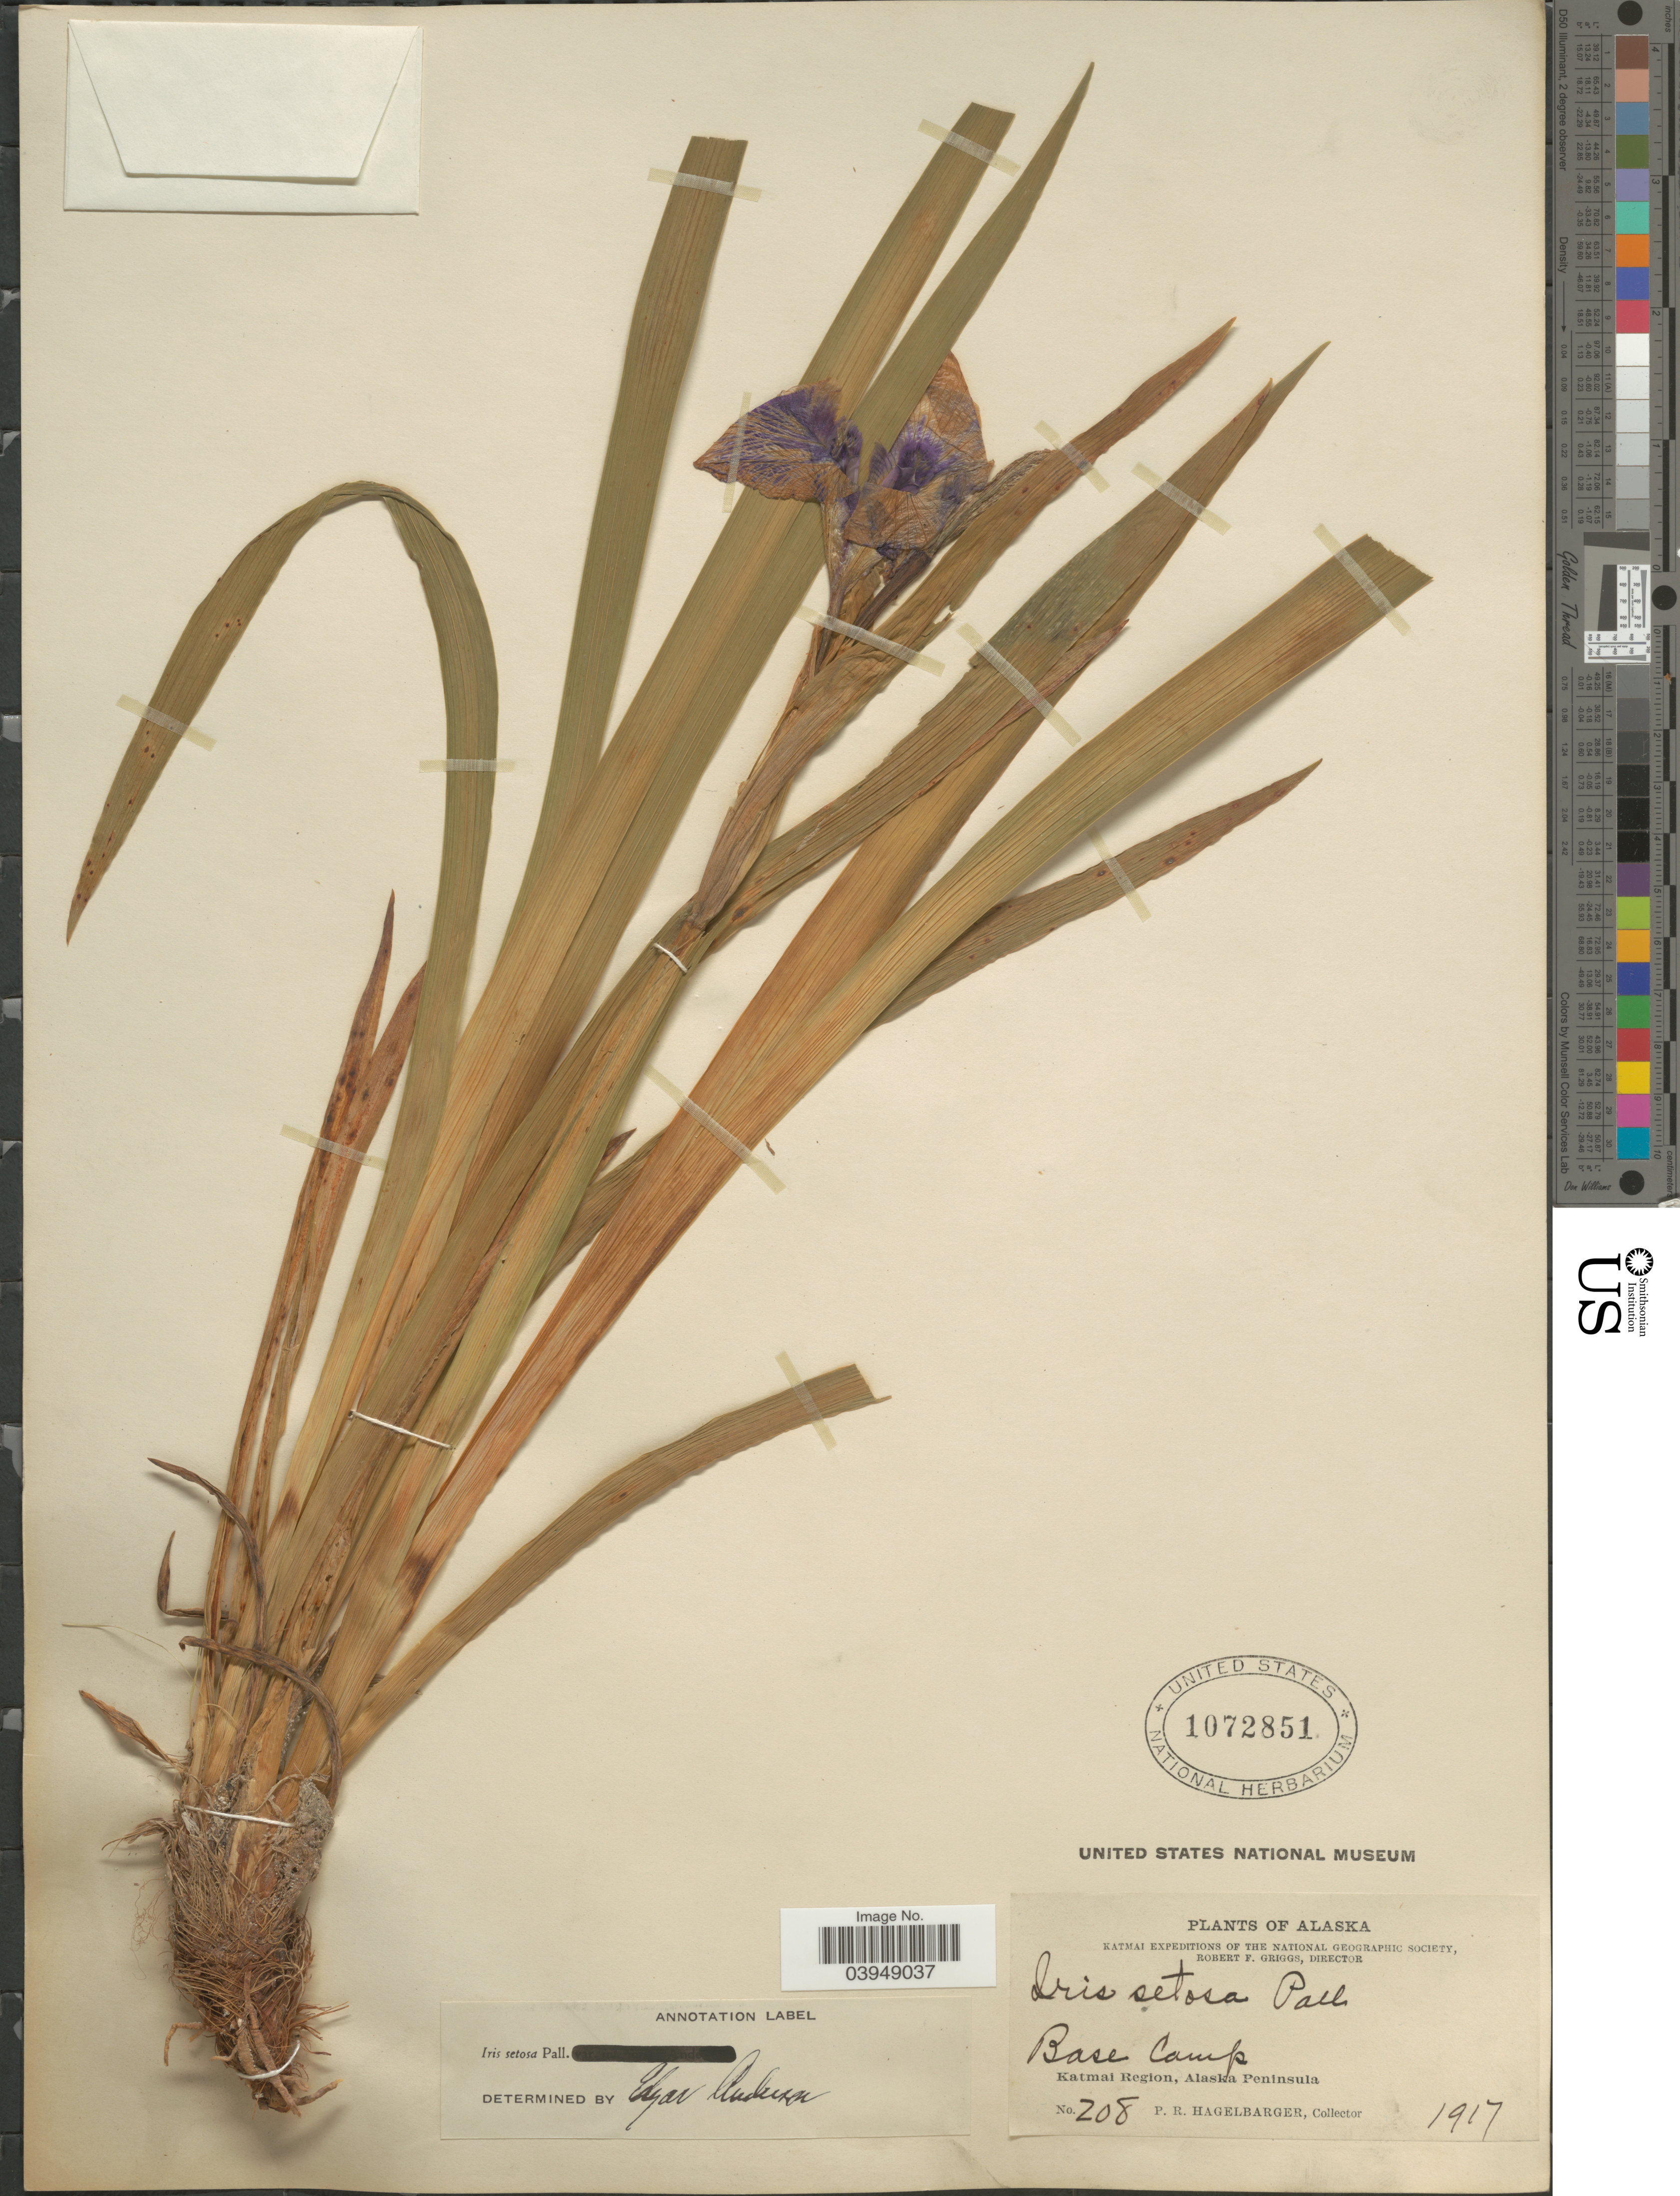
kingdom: Plantae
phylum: Tracheophyta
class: Liliopsida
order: Asparagales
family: Iridaceae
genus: Iris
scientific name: Iris setosa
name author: Pall. ex Link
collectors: P. Hagelbarger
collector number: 208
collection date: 1917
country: United States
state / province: Alaska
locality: Base Camp. Katmai Region, Alaska Peninsula.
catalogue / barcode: US 1072851